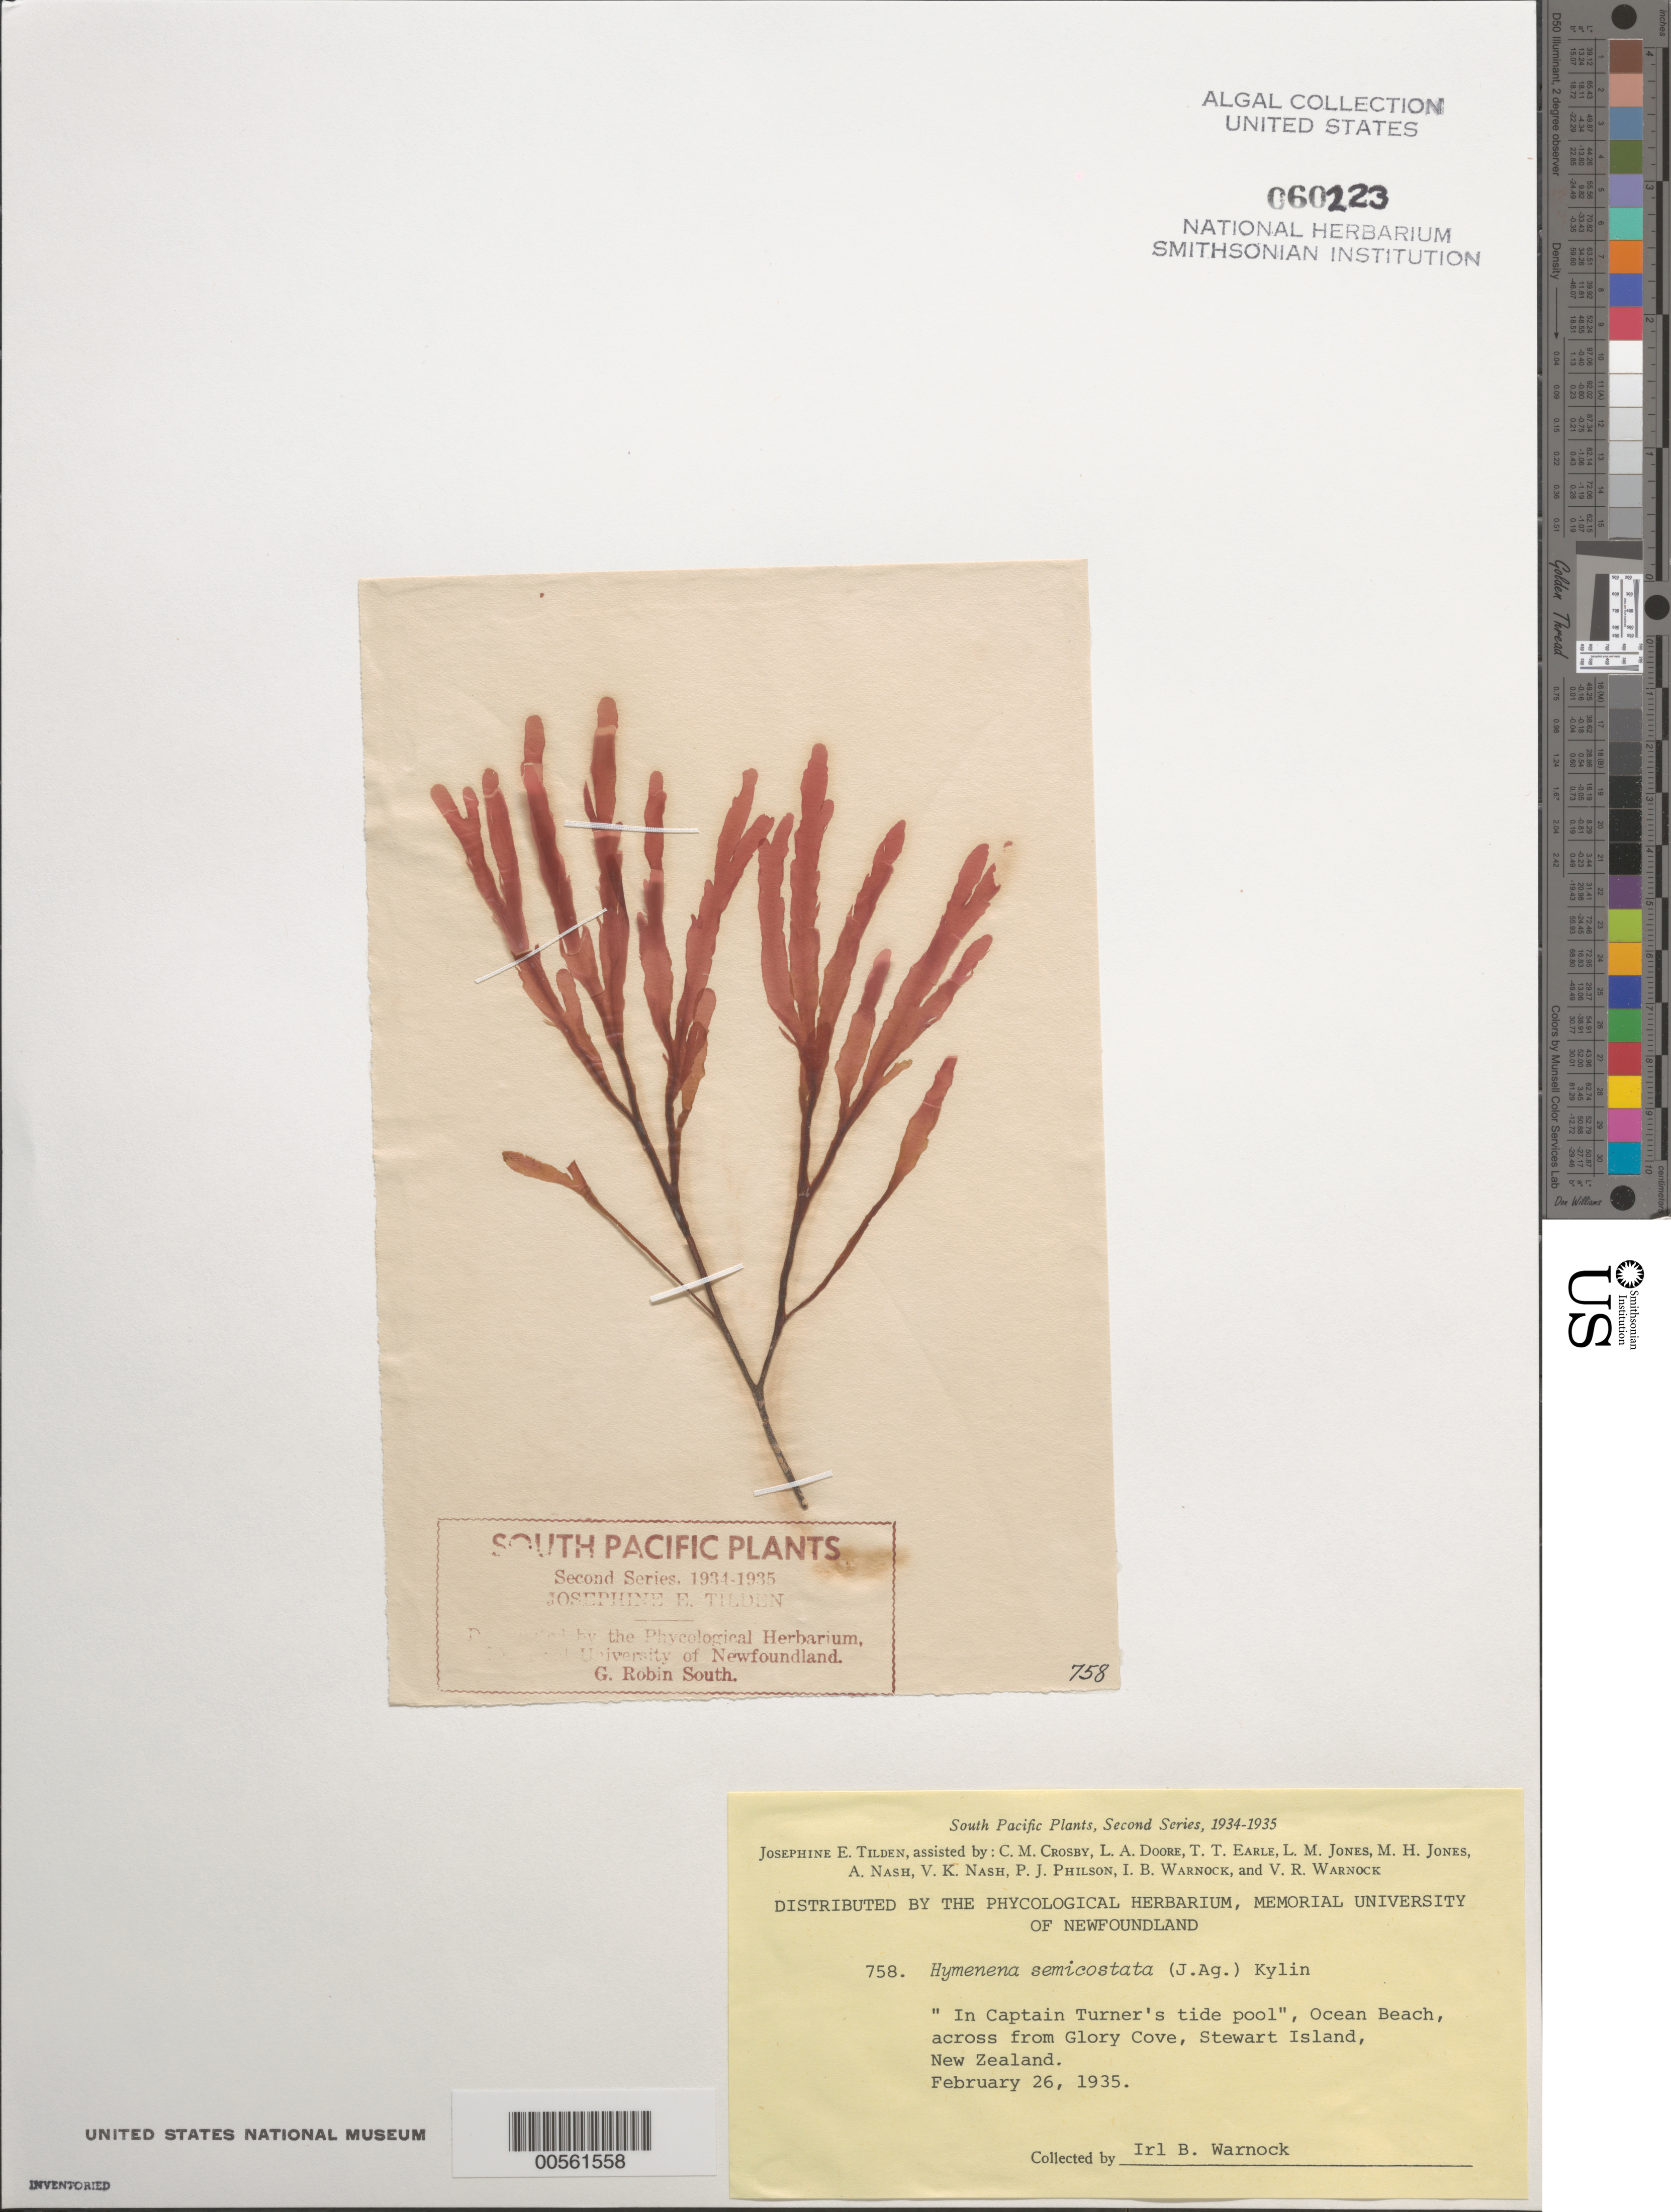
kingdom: Plantae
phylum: Rhodophyta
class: Florideophyceae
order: Ceramiales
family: Delesseriaceae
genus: Hymenena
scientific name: Hymenena semicostata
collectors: I. Warnock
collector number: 758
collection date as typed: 26 Feb 1935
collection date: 1935-02-26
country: New Zealand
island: Stewart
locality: Captain turner's tide pool, ocean beach, opposite glory cove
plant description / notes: Tilden, South Pacific Plants, Second Series, 1934-1935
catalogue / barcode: US 60223